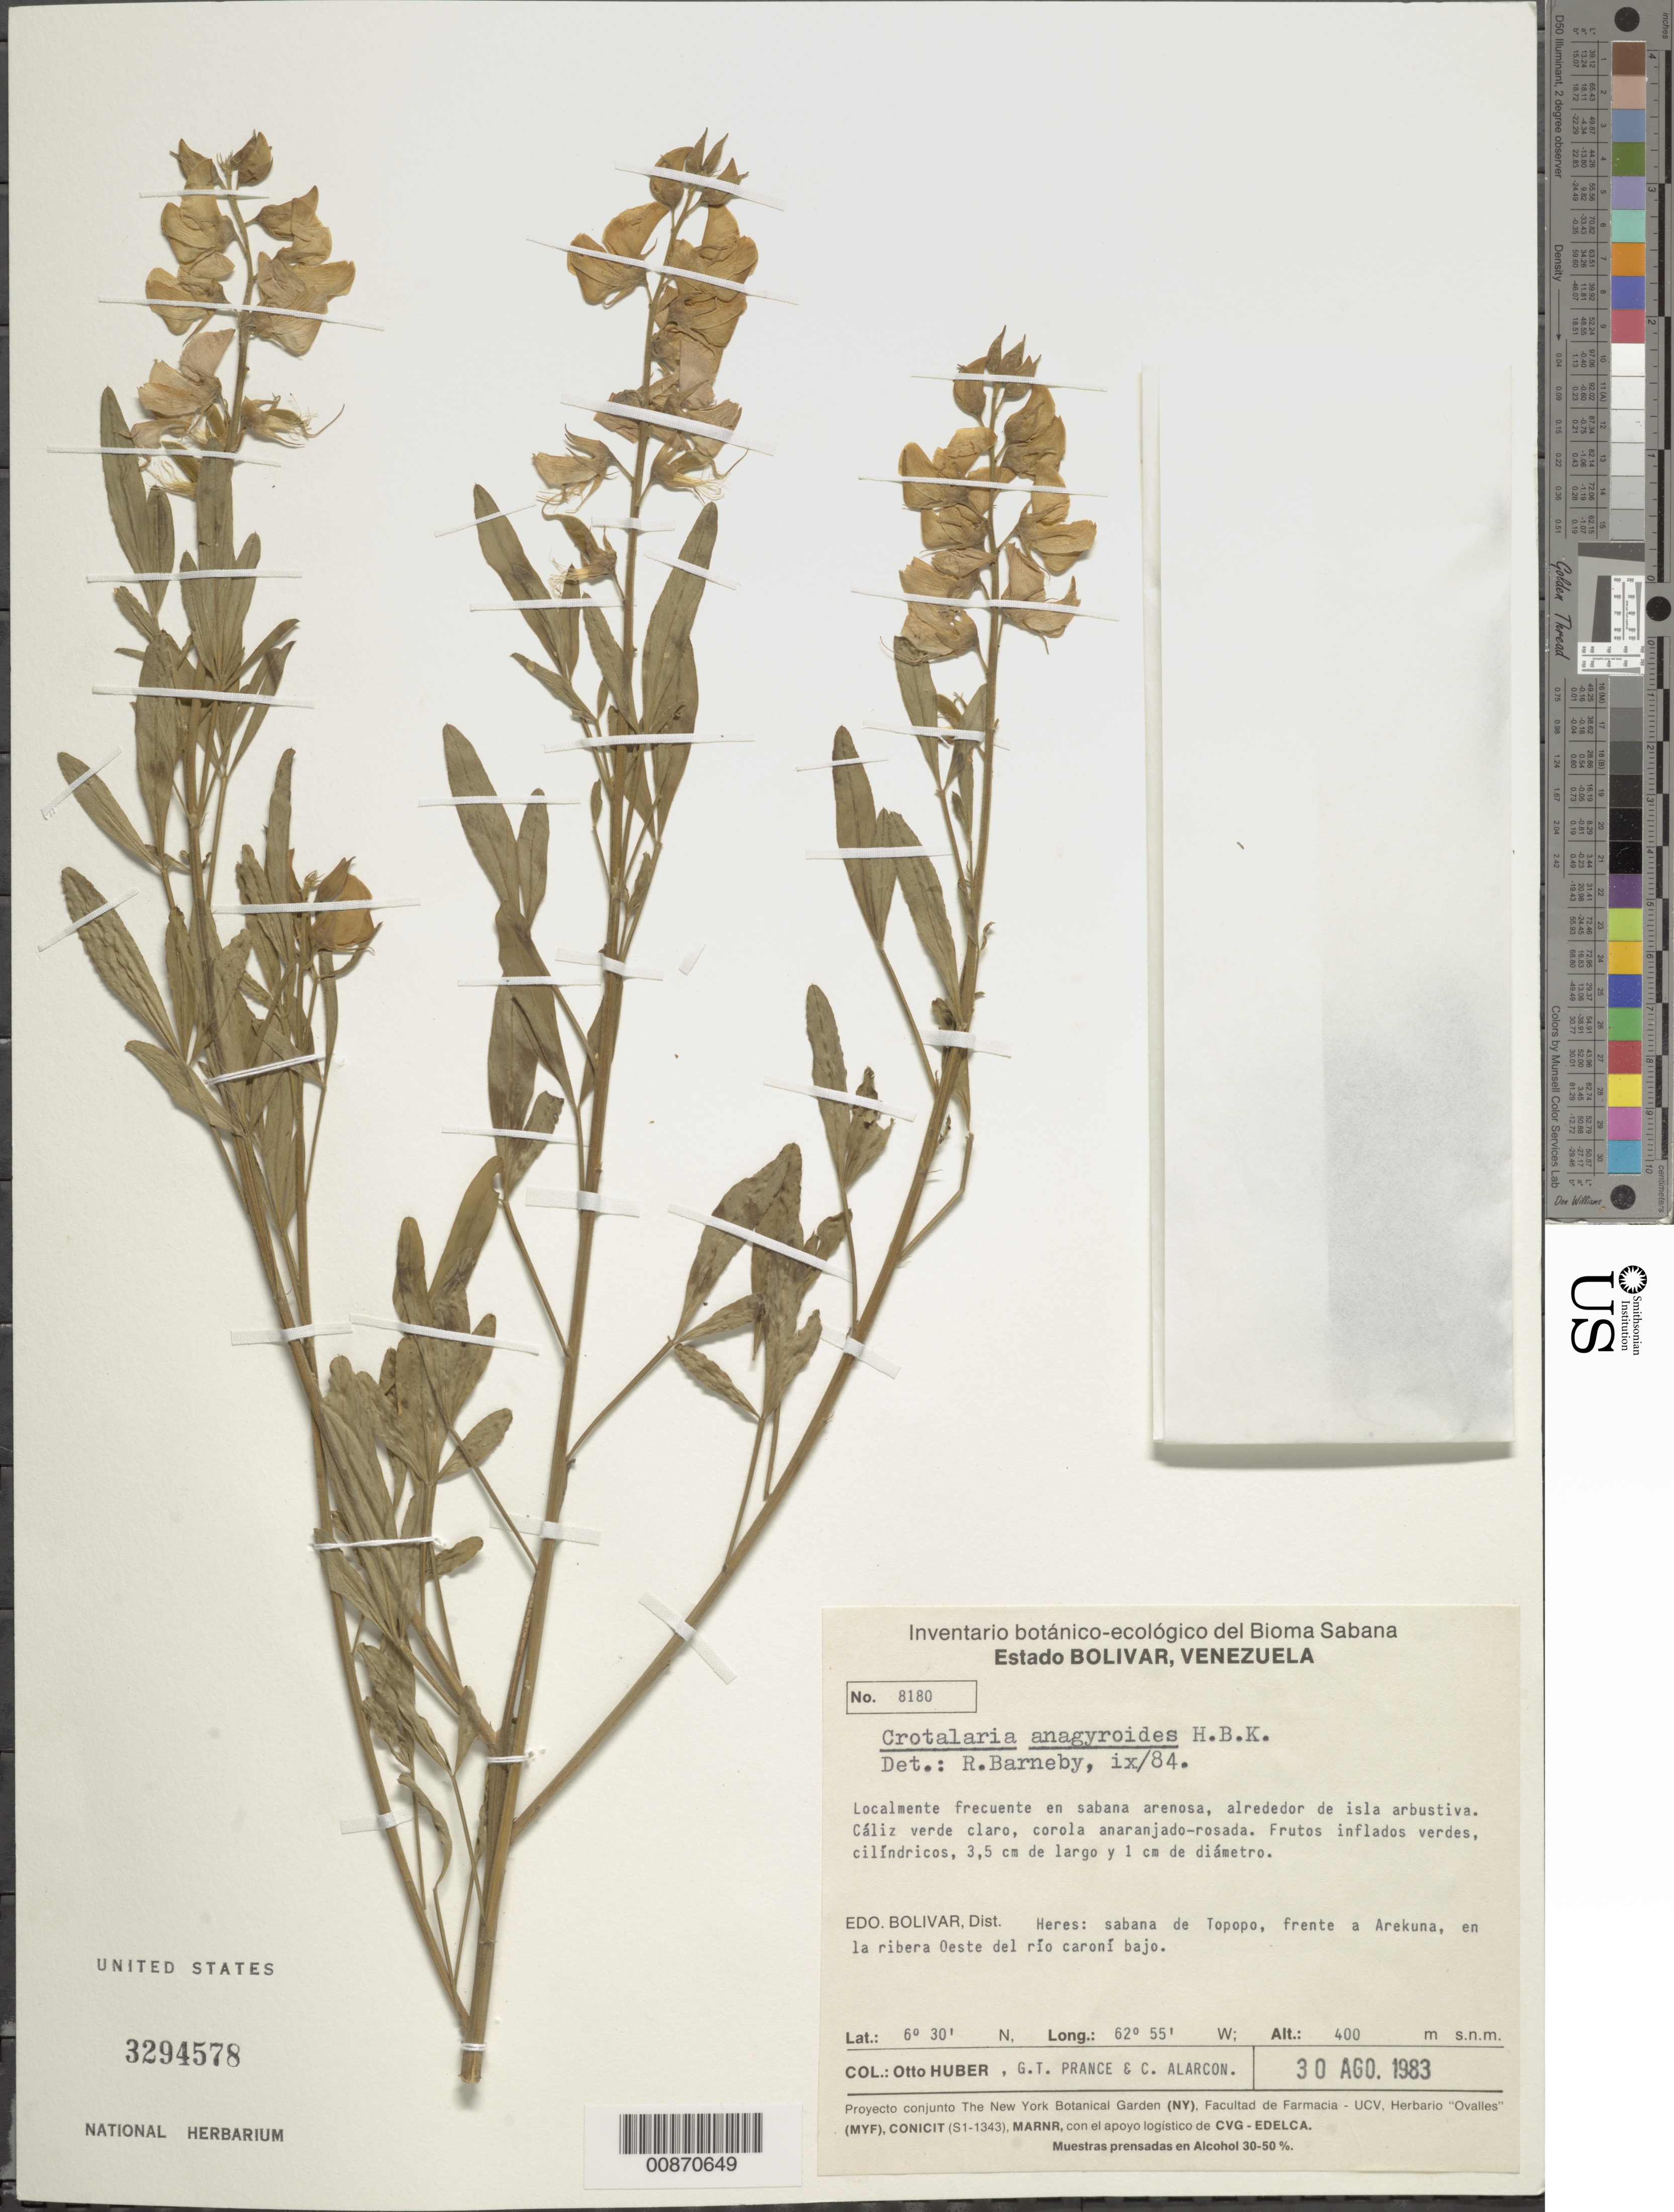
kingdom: Plantae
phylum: Tracheophyta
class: Magnoliopsida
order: Fabales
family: Fabaceae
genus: Crotalaria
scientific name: Crotalaria anagyroides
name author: Kunth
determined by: Barneby, Rupert C., (NY)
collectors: O. Huber, G. T. Prance & C. Alarcon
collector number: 8180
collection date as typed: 30-Aug-83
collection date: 1983-08-30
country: Venezuela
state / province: Bolívar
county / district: Heres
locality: Topopo sabana, frente a Arekuna, W del Río Caroní bajo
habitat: Sabana arenosa, alrededor de isla arbustiva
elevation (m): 400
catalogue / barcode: US 3294578